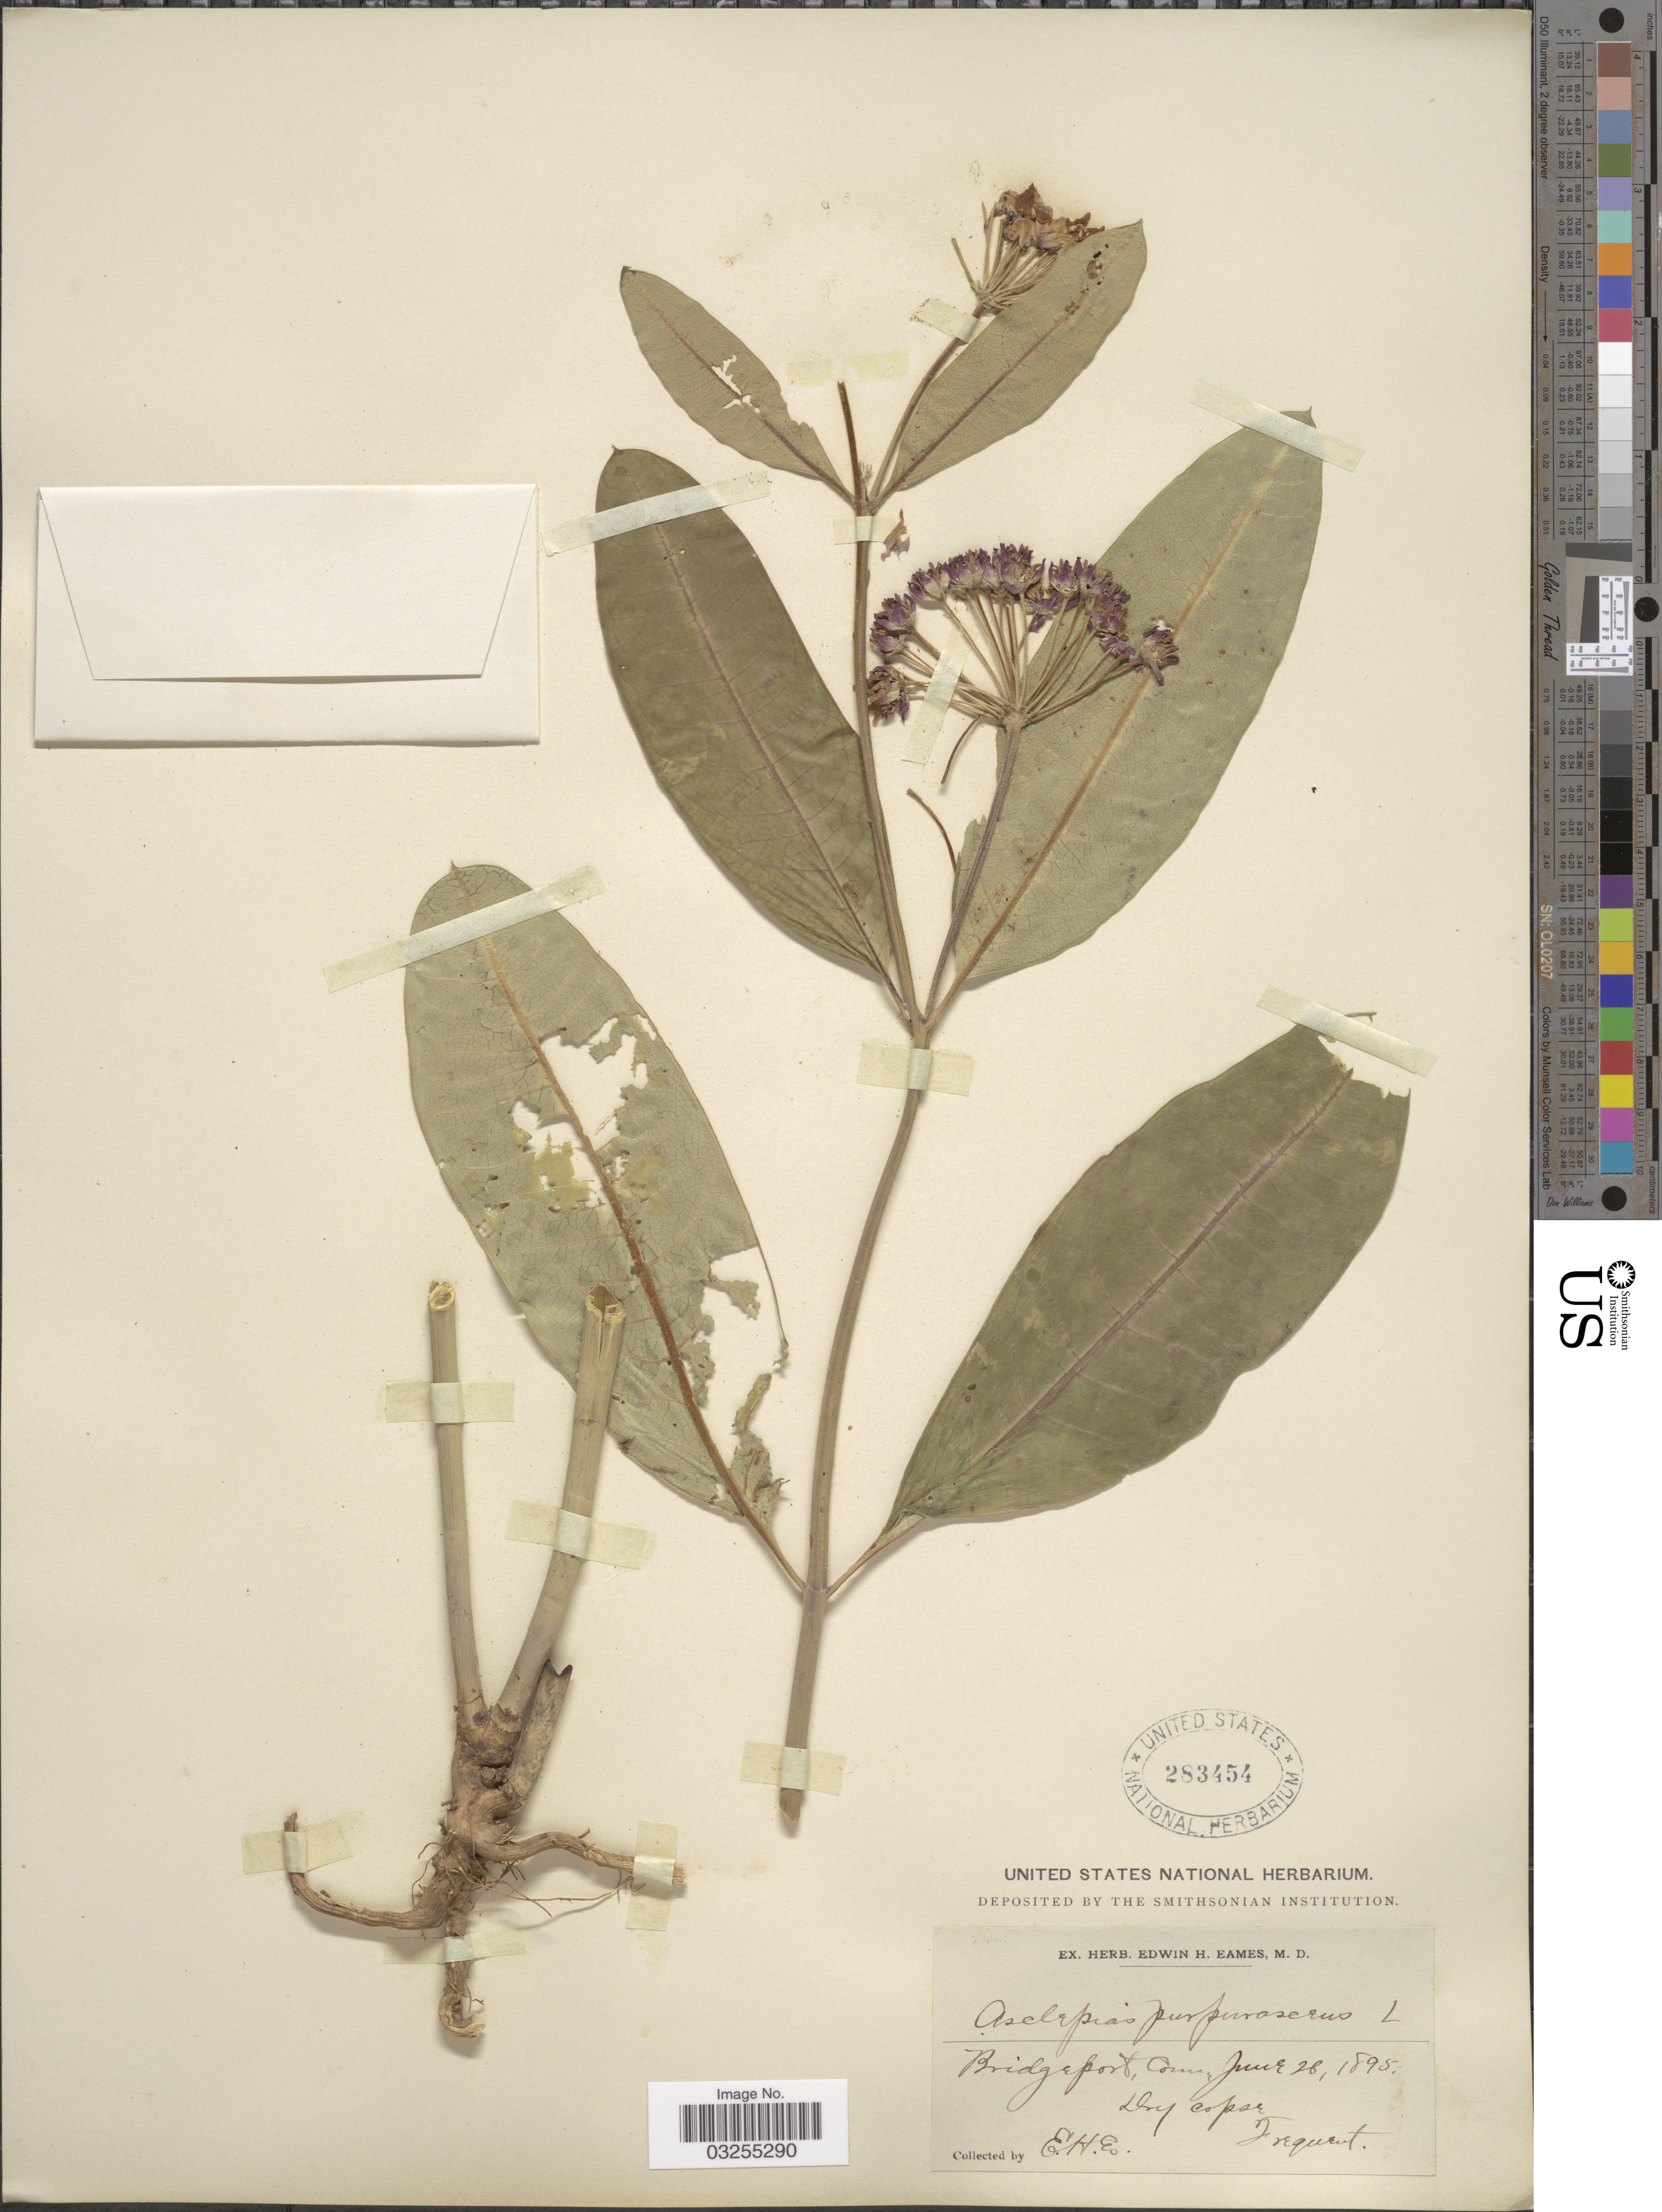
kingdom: Plantae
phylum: Tracheophyta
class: Magnoliopsida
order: Gentianales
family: Apocynaceae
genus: Asclepias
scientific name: Asclepias purpurascens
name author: L.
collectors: E. H. Eames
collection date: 1895-06-26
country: United States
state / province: Connecticut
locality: Bridgeport.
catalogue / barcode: US 283454